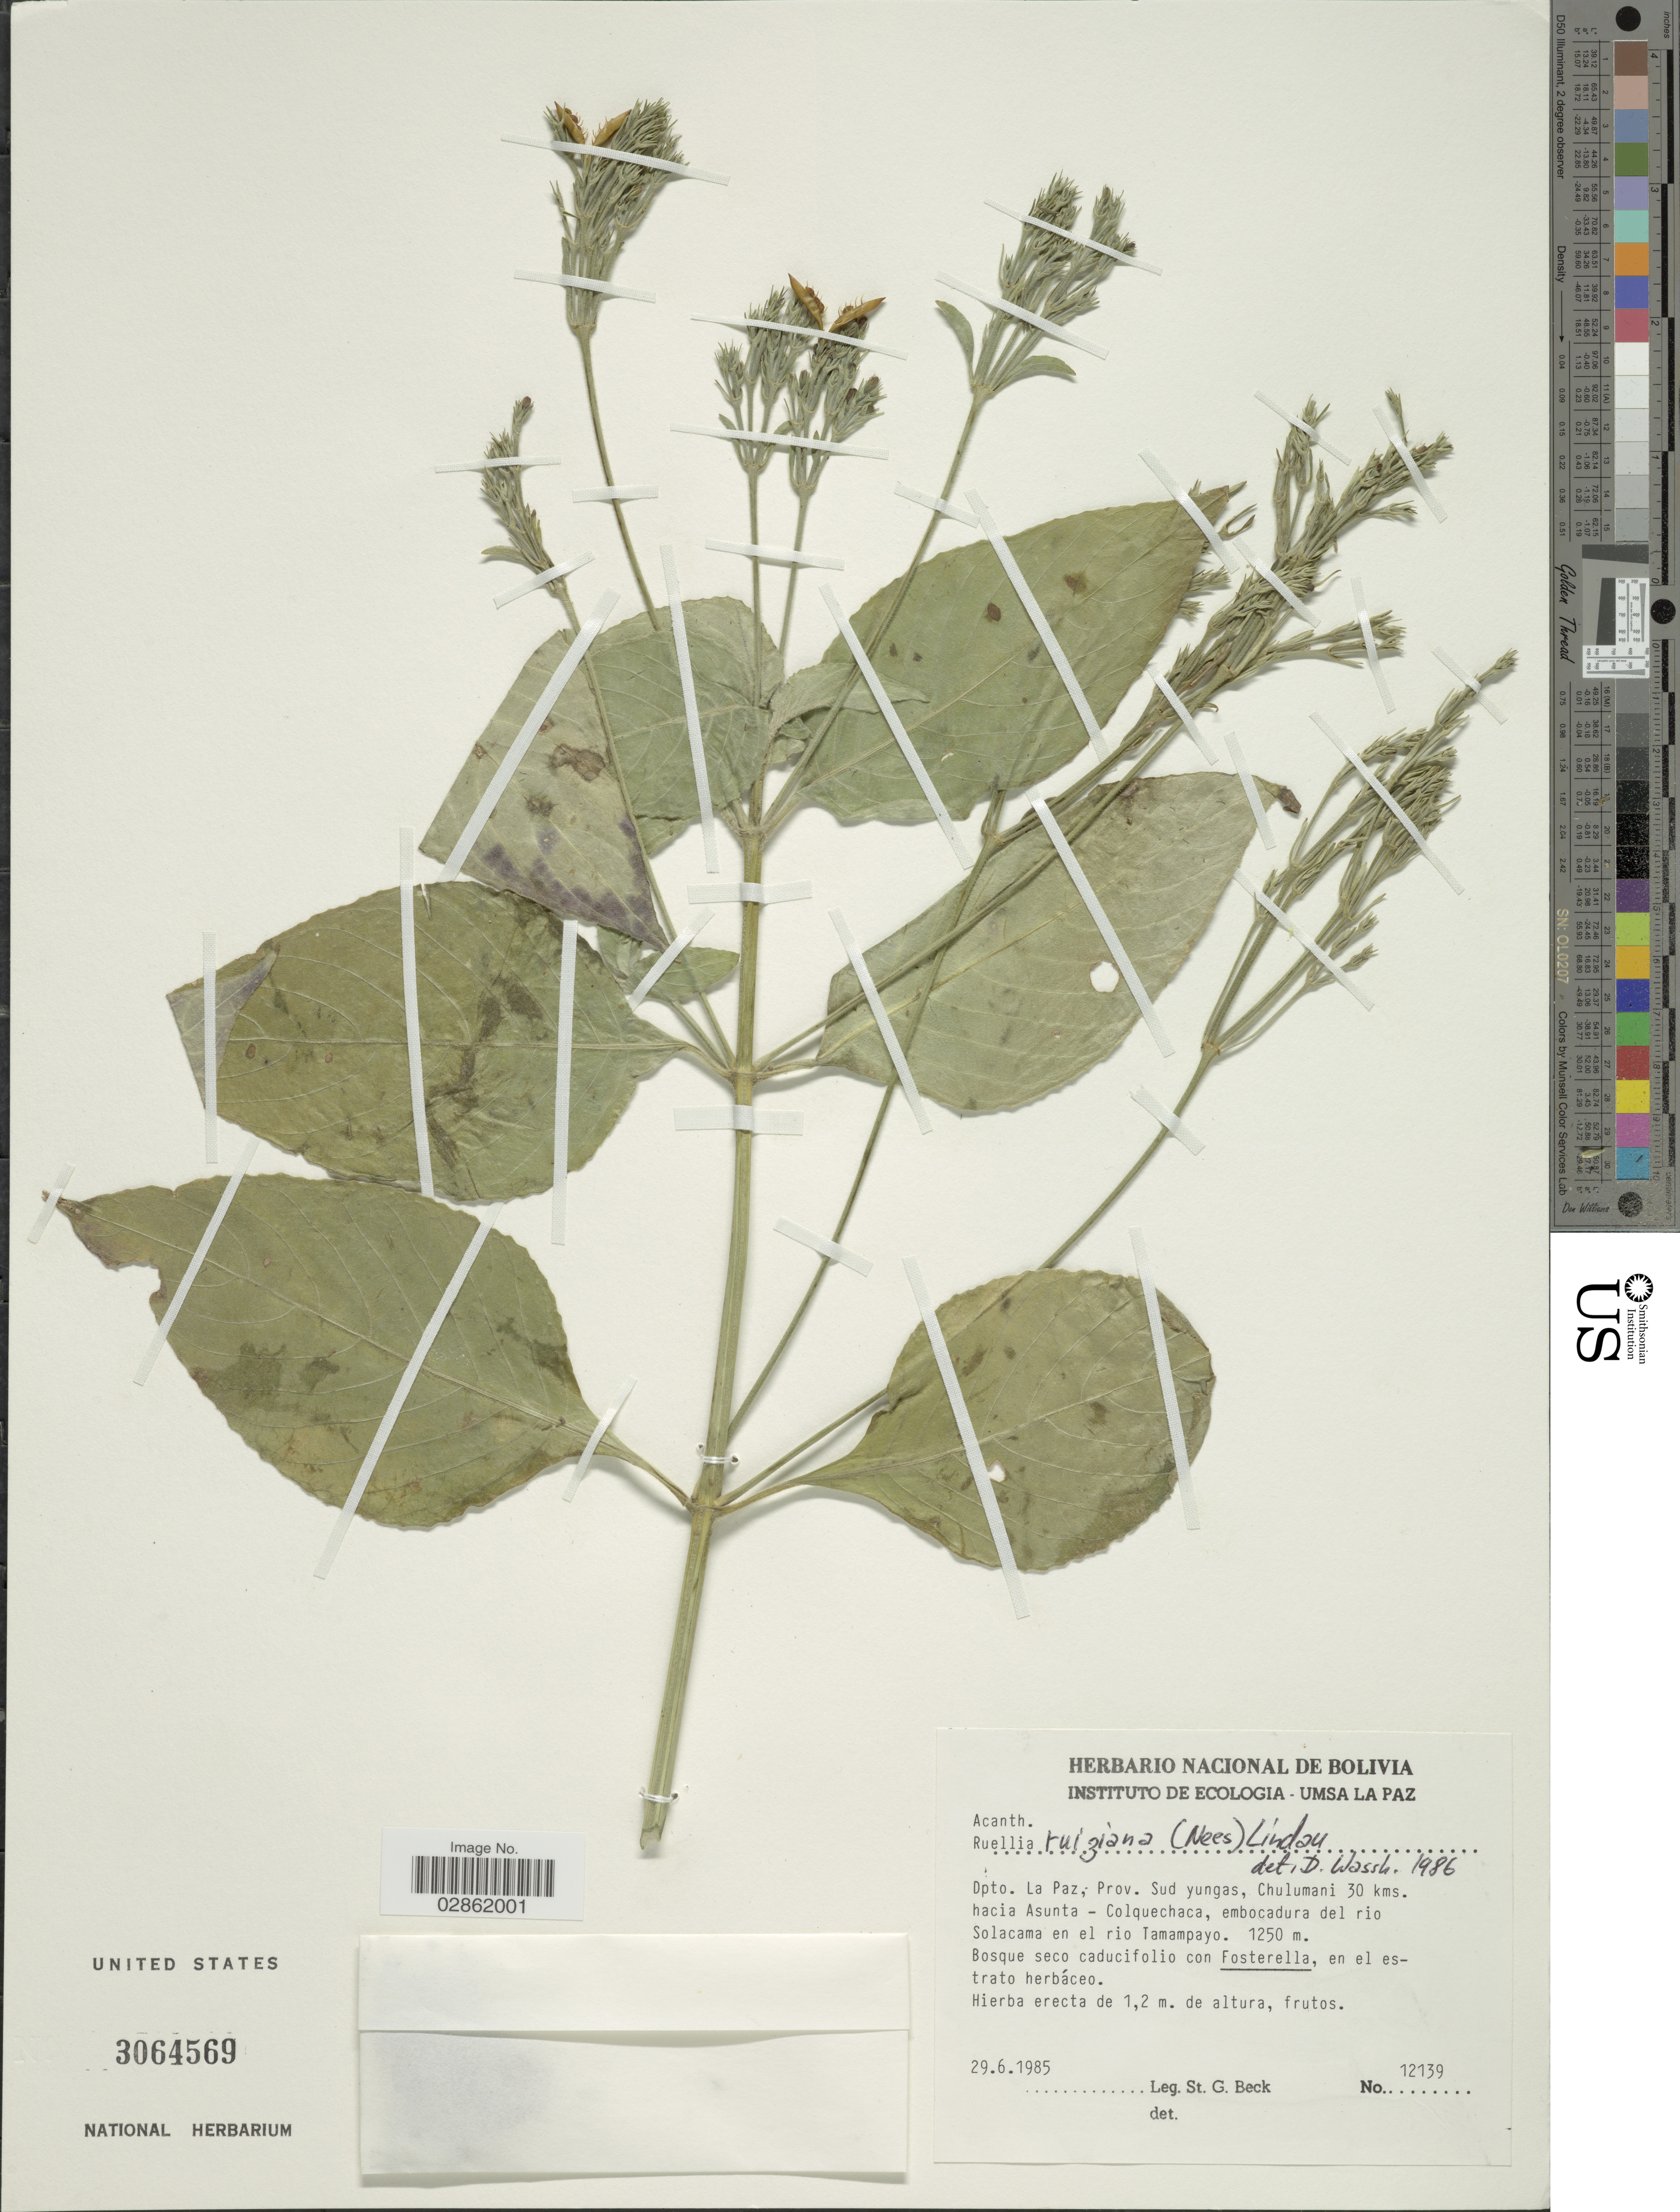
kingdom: Plantae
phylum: Tracheophyta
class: Magnoliopsida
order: Lamiales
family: Acanthaceae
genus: Ruellia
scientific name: Ruellia ruiziana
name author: (Nees) Lindau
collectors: S. G. Beck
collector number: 12139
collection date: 1985-06-29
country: Bolivia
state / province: La Paz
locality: Dpto. La Paz, Sud yungas, Chulumani 30 kms. hacia Asunta - Colquechaca, embocadura del rio Solacama en el rio Tamampayo.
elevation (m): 1250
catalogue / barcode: US 3064569